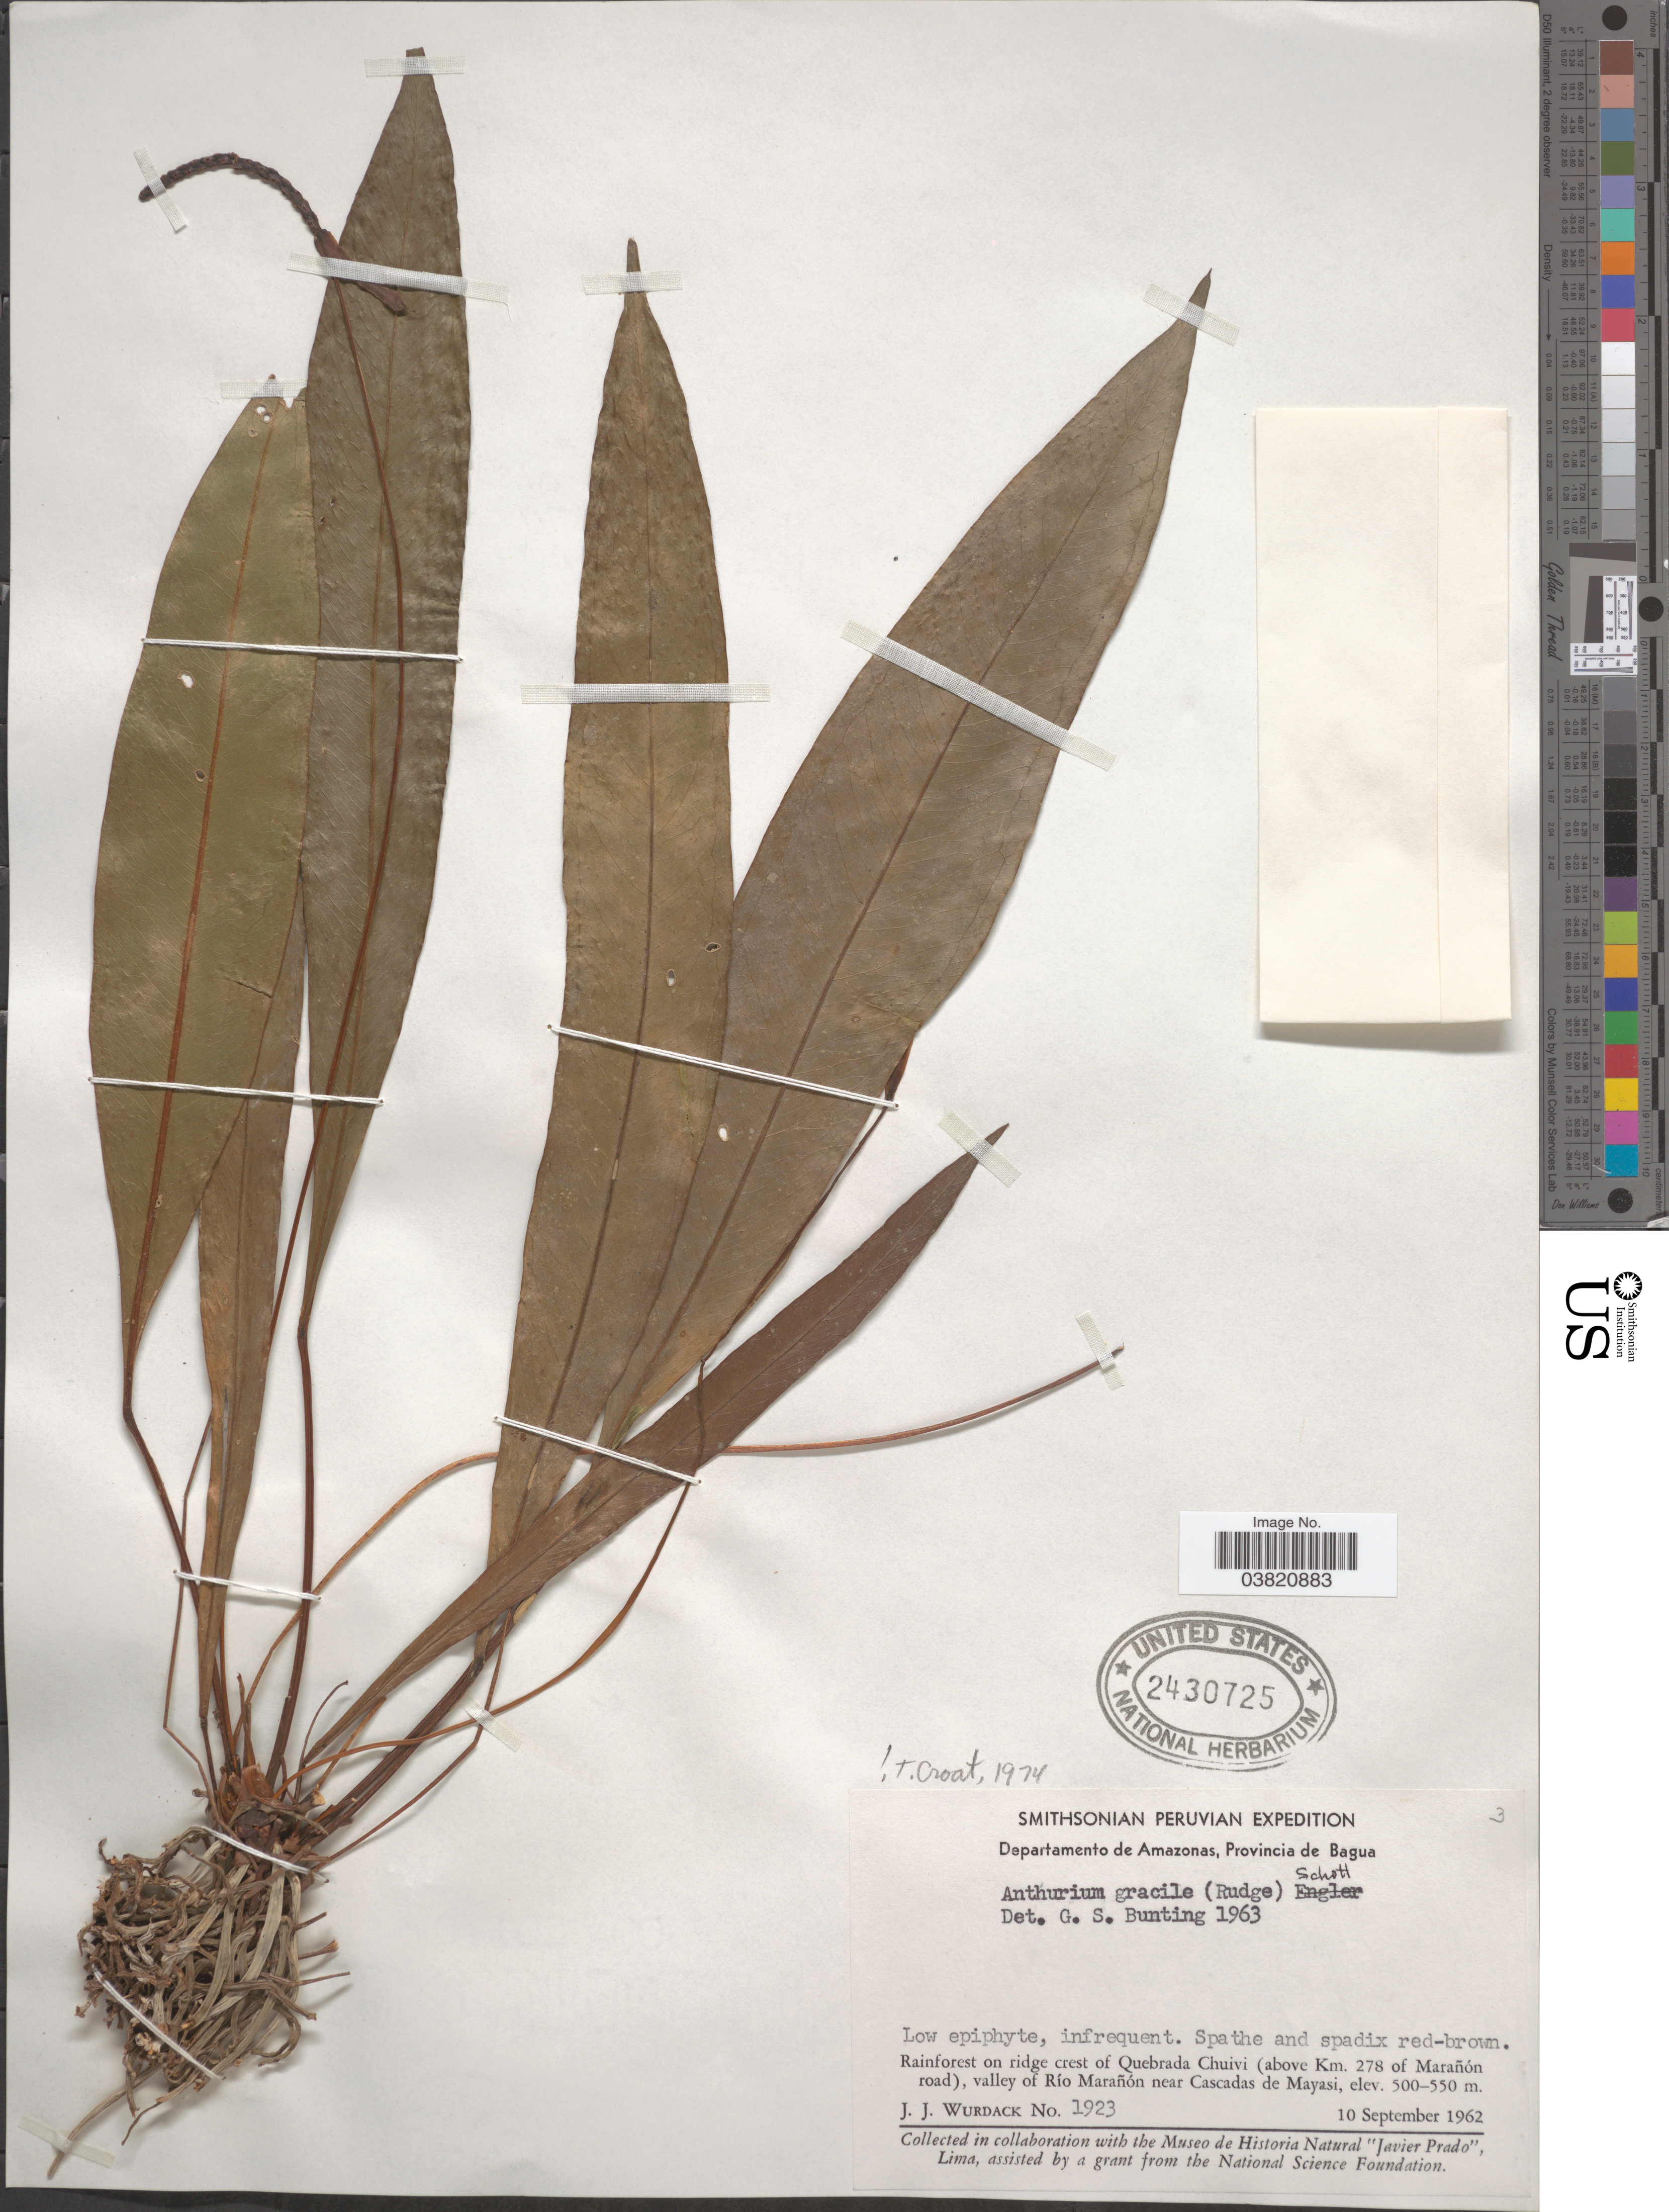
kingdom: Plantae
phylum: Tracheophyta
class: Liliopsida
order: Alismatales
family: Araceae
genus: Anthurium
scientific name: Anthurium gracile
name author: (Rudge) Schott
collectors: J. J. Wurdack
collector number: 1923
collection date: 1962-09-10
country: Peru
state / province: Amazonas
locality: Departamento de Amazonas, Provincia de Bagua. Rainforest on ridge crest of Quebrada Chuivi (above Km. 278 of Marañón road), valley of Río Marañón near Cascades de Mayasi.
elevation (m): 500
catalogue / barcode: US 2430725